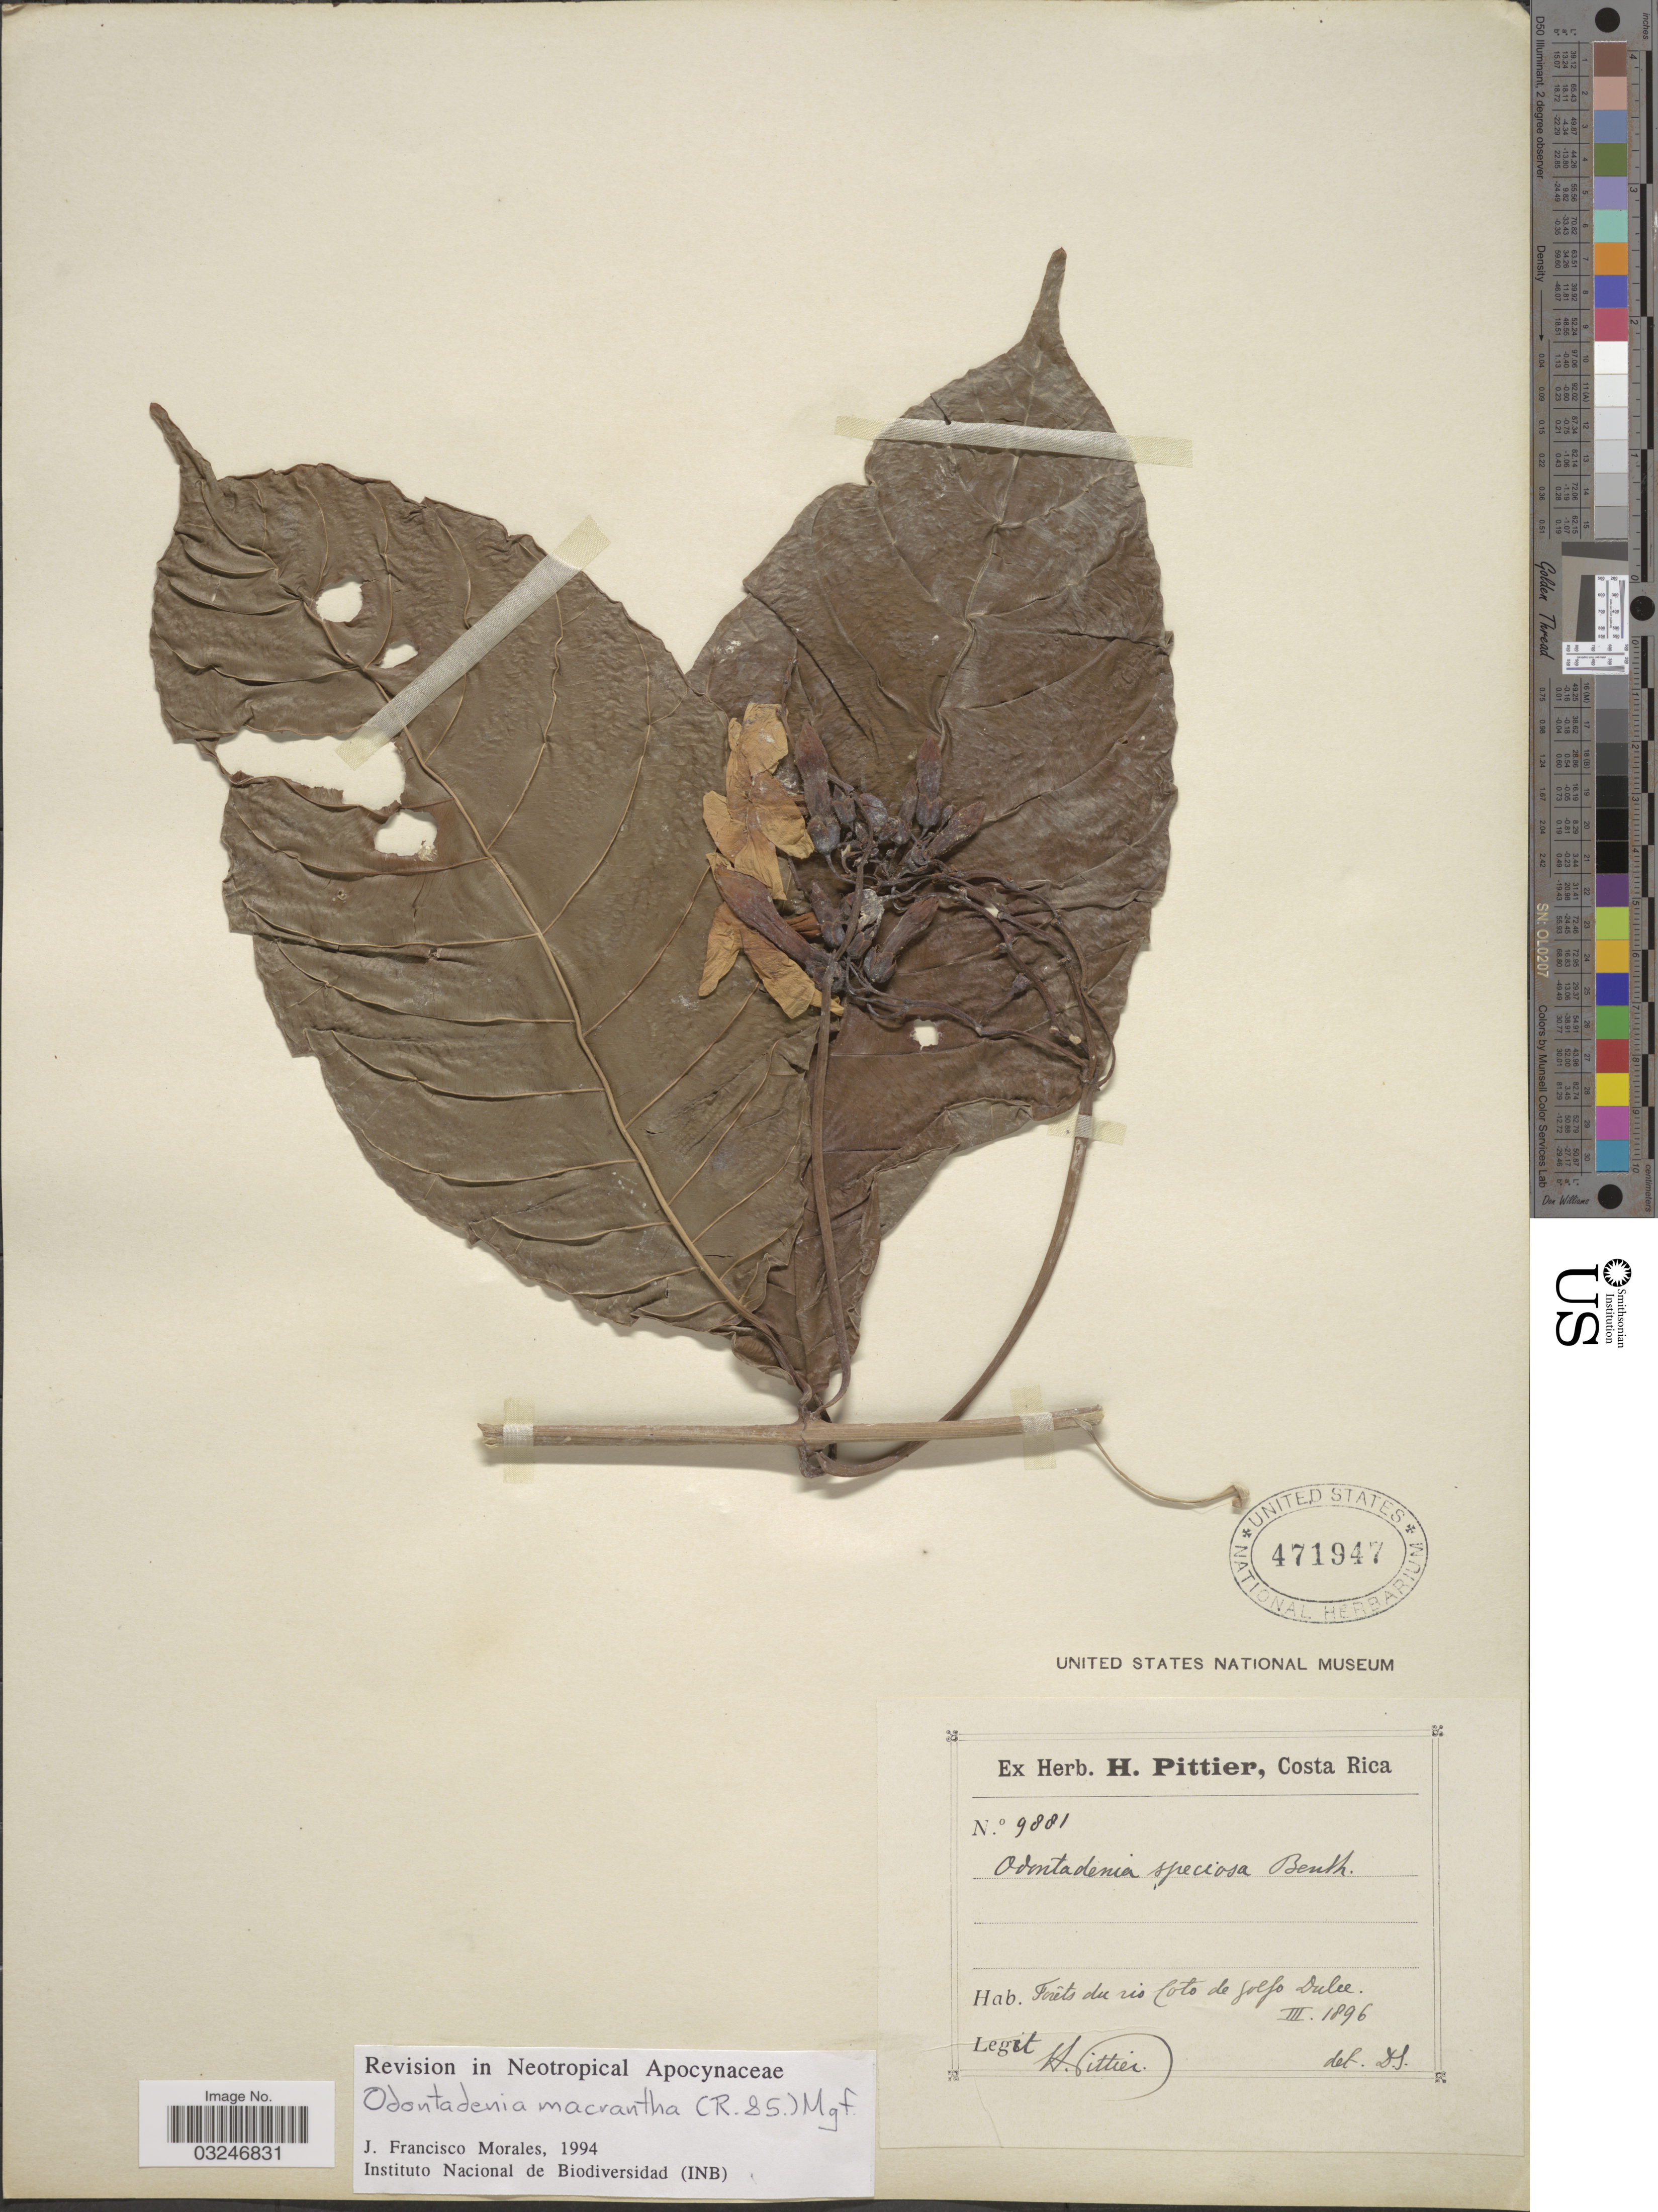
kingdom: Plantae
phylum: Tracheophyta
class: Magnoliopsida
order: Gentianales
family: Apocynaceae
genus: Odontadenia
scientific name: Odontadenia macrantha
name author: (Roem. & Schult.) Markgr.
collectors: H. F. Pittier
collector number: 9881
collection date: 1896-03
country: Costa Rica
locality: Forêts du rio Coto de Golfo Dulce.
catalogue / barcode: US 471947